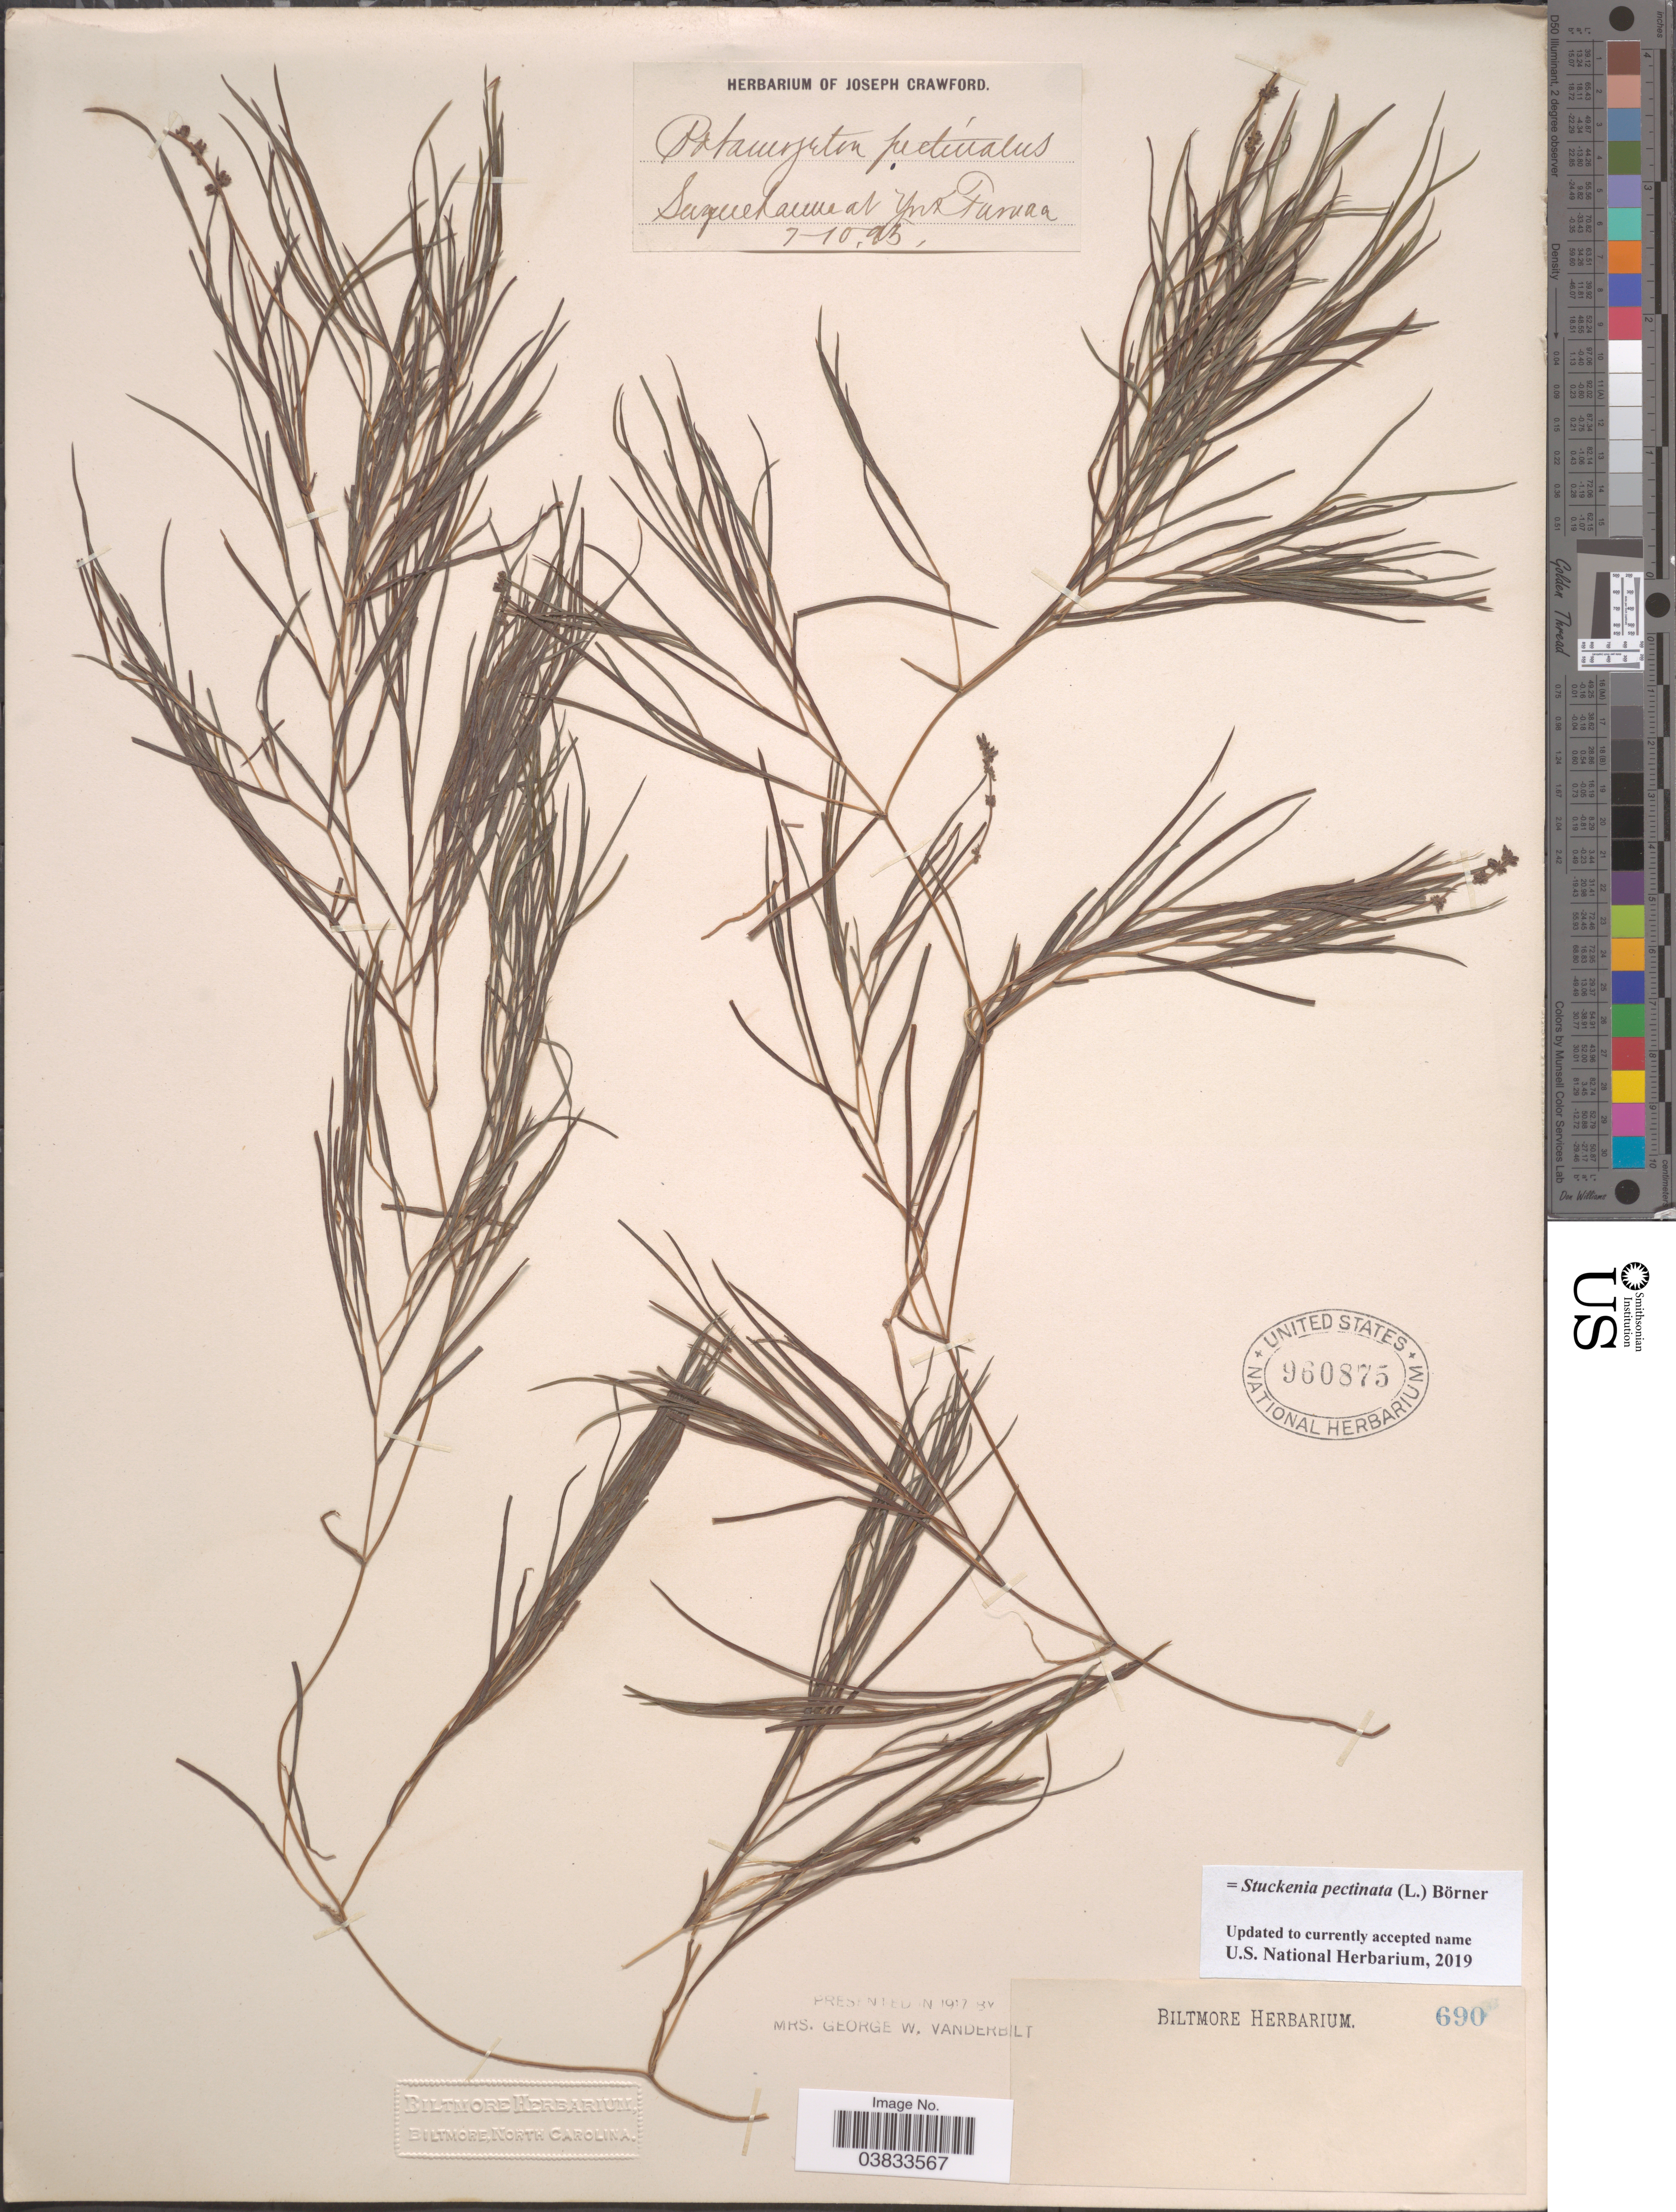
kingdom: Plantae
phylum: Tracheophyta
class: Liliopsida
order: Alismatales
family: Potamogetonaceae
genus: Stuckenia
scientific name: Stuckenia pectinata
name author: (L.) Börner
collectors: ex herb. Joseph Crawford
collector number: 690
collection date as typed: Transcribed d/m/y: 7/10/95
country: United States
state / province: Pennsylvania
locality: Susquehanna at York Furnace.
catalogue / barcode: US 960875